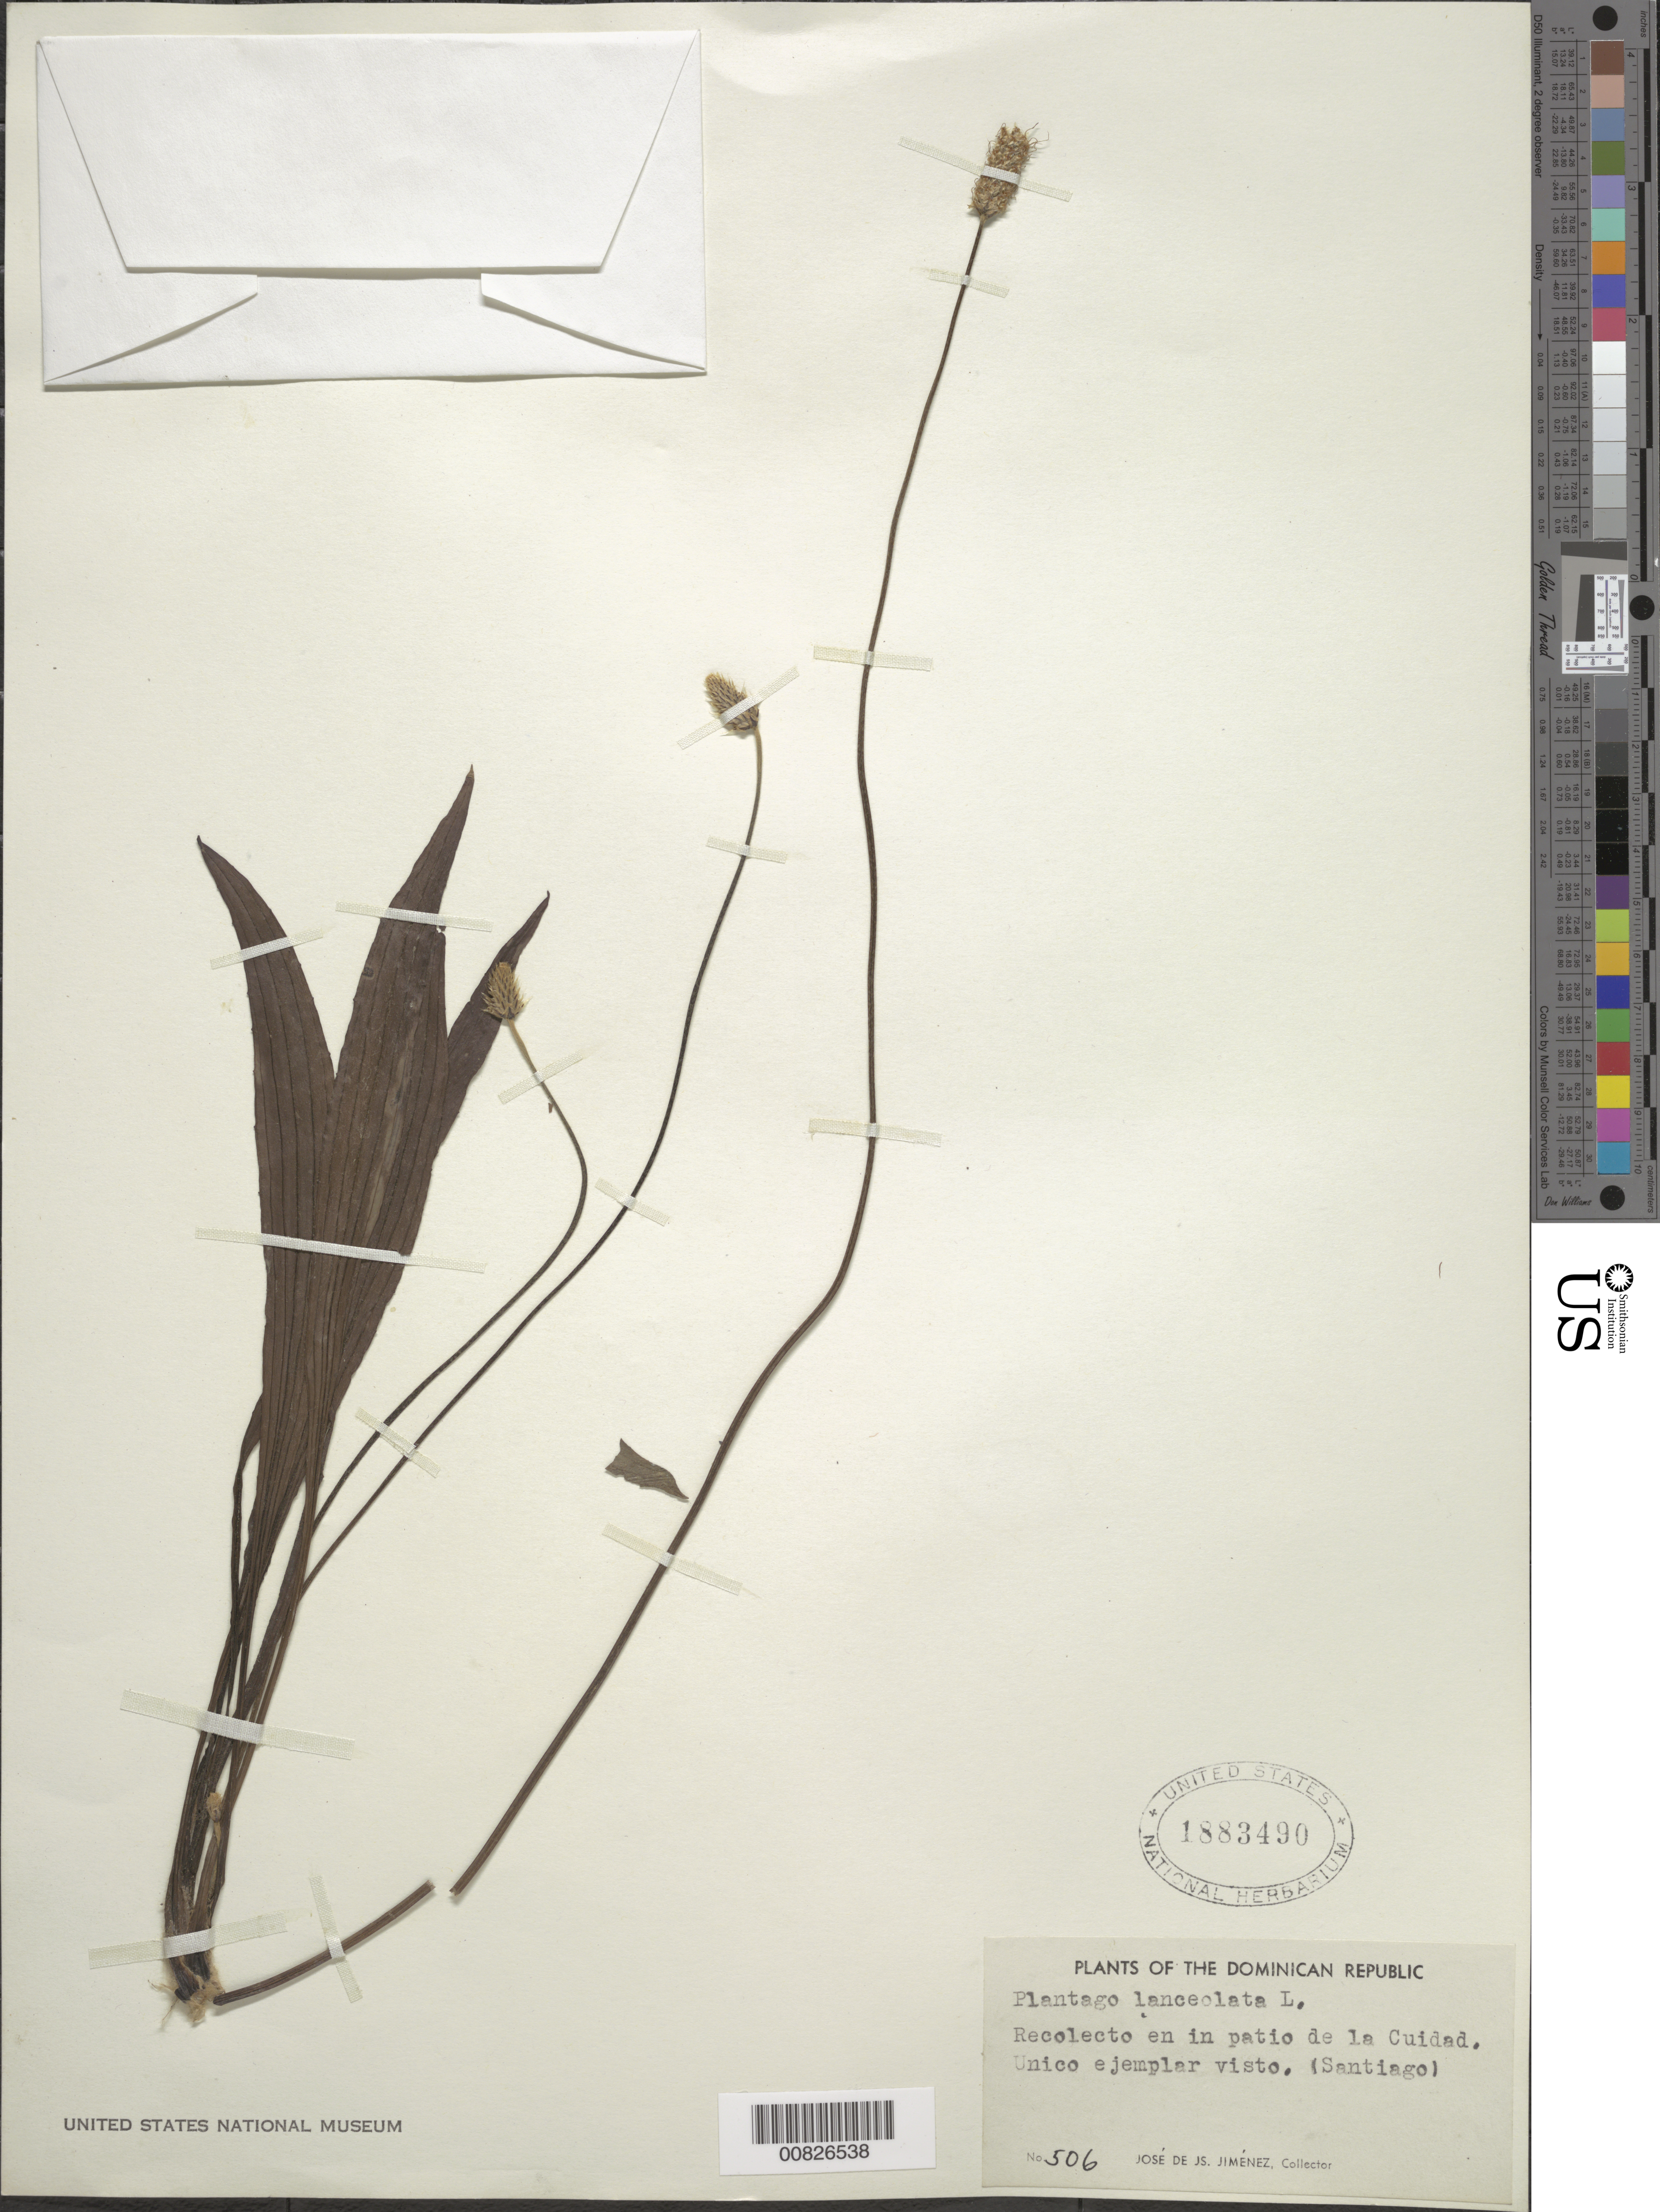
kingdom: Plantae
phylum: Tracheophyta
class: Magnoliopsida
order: Lamiales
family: Plantaginaceae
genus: Plantago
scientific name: Plantago lanceolata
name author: L.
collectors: J. J. Jiménez Almonte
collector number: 506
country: Dominican Republic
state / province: Santiago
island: Hispaniola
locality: Santiago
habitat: En un patio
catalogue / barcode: US 1883490